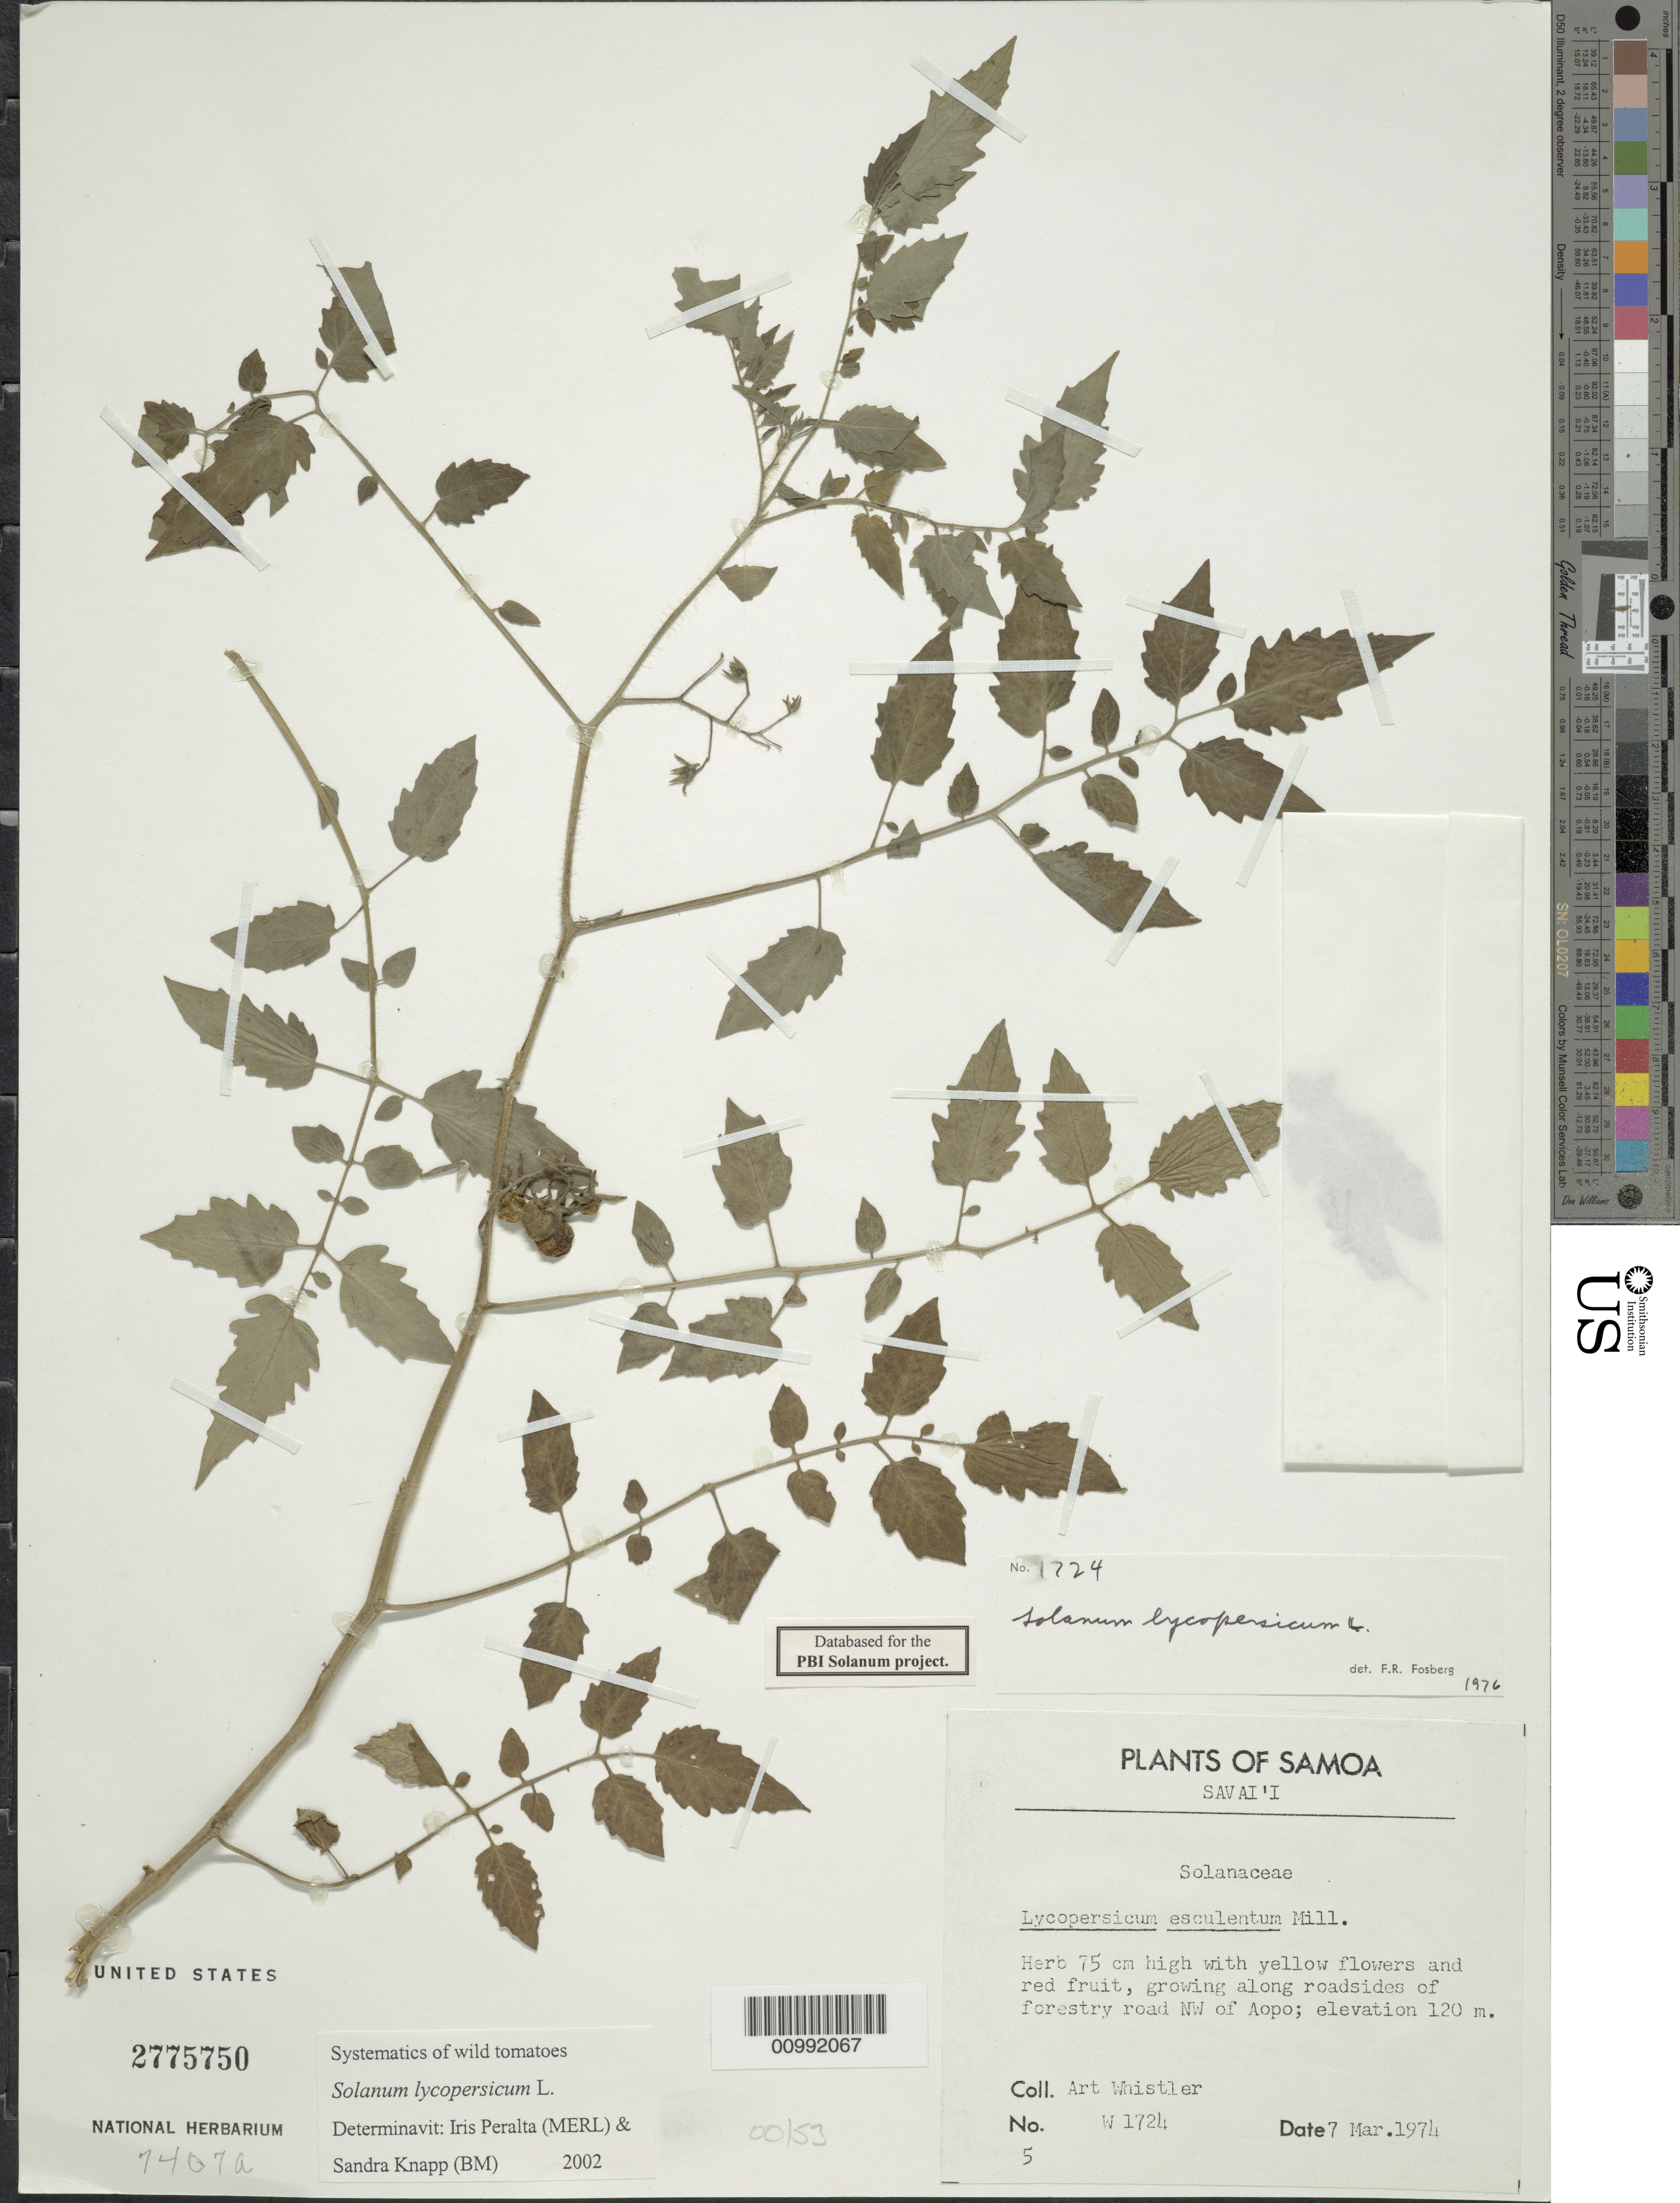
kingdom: Plantae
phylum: Tracheophyta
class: Magnoliopsida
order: Solanales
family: Solanaceae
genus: Solanum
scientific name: Solanum lycopersicum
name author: L.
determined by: Peralta, Iris E.; Knapp, S. D.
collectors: A. Whistler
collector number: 1724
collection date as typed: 7 Mar 1974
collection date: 1974-03-07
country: Samoa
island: Savai'i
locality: Samoa, Savai'I, forestry road NW of Aopo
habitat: h: along roadsides;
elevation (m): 120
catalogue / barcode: US 2775750